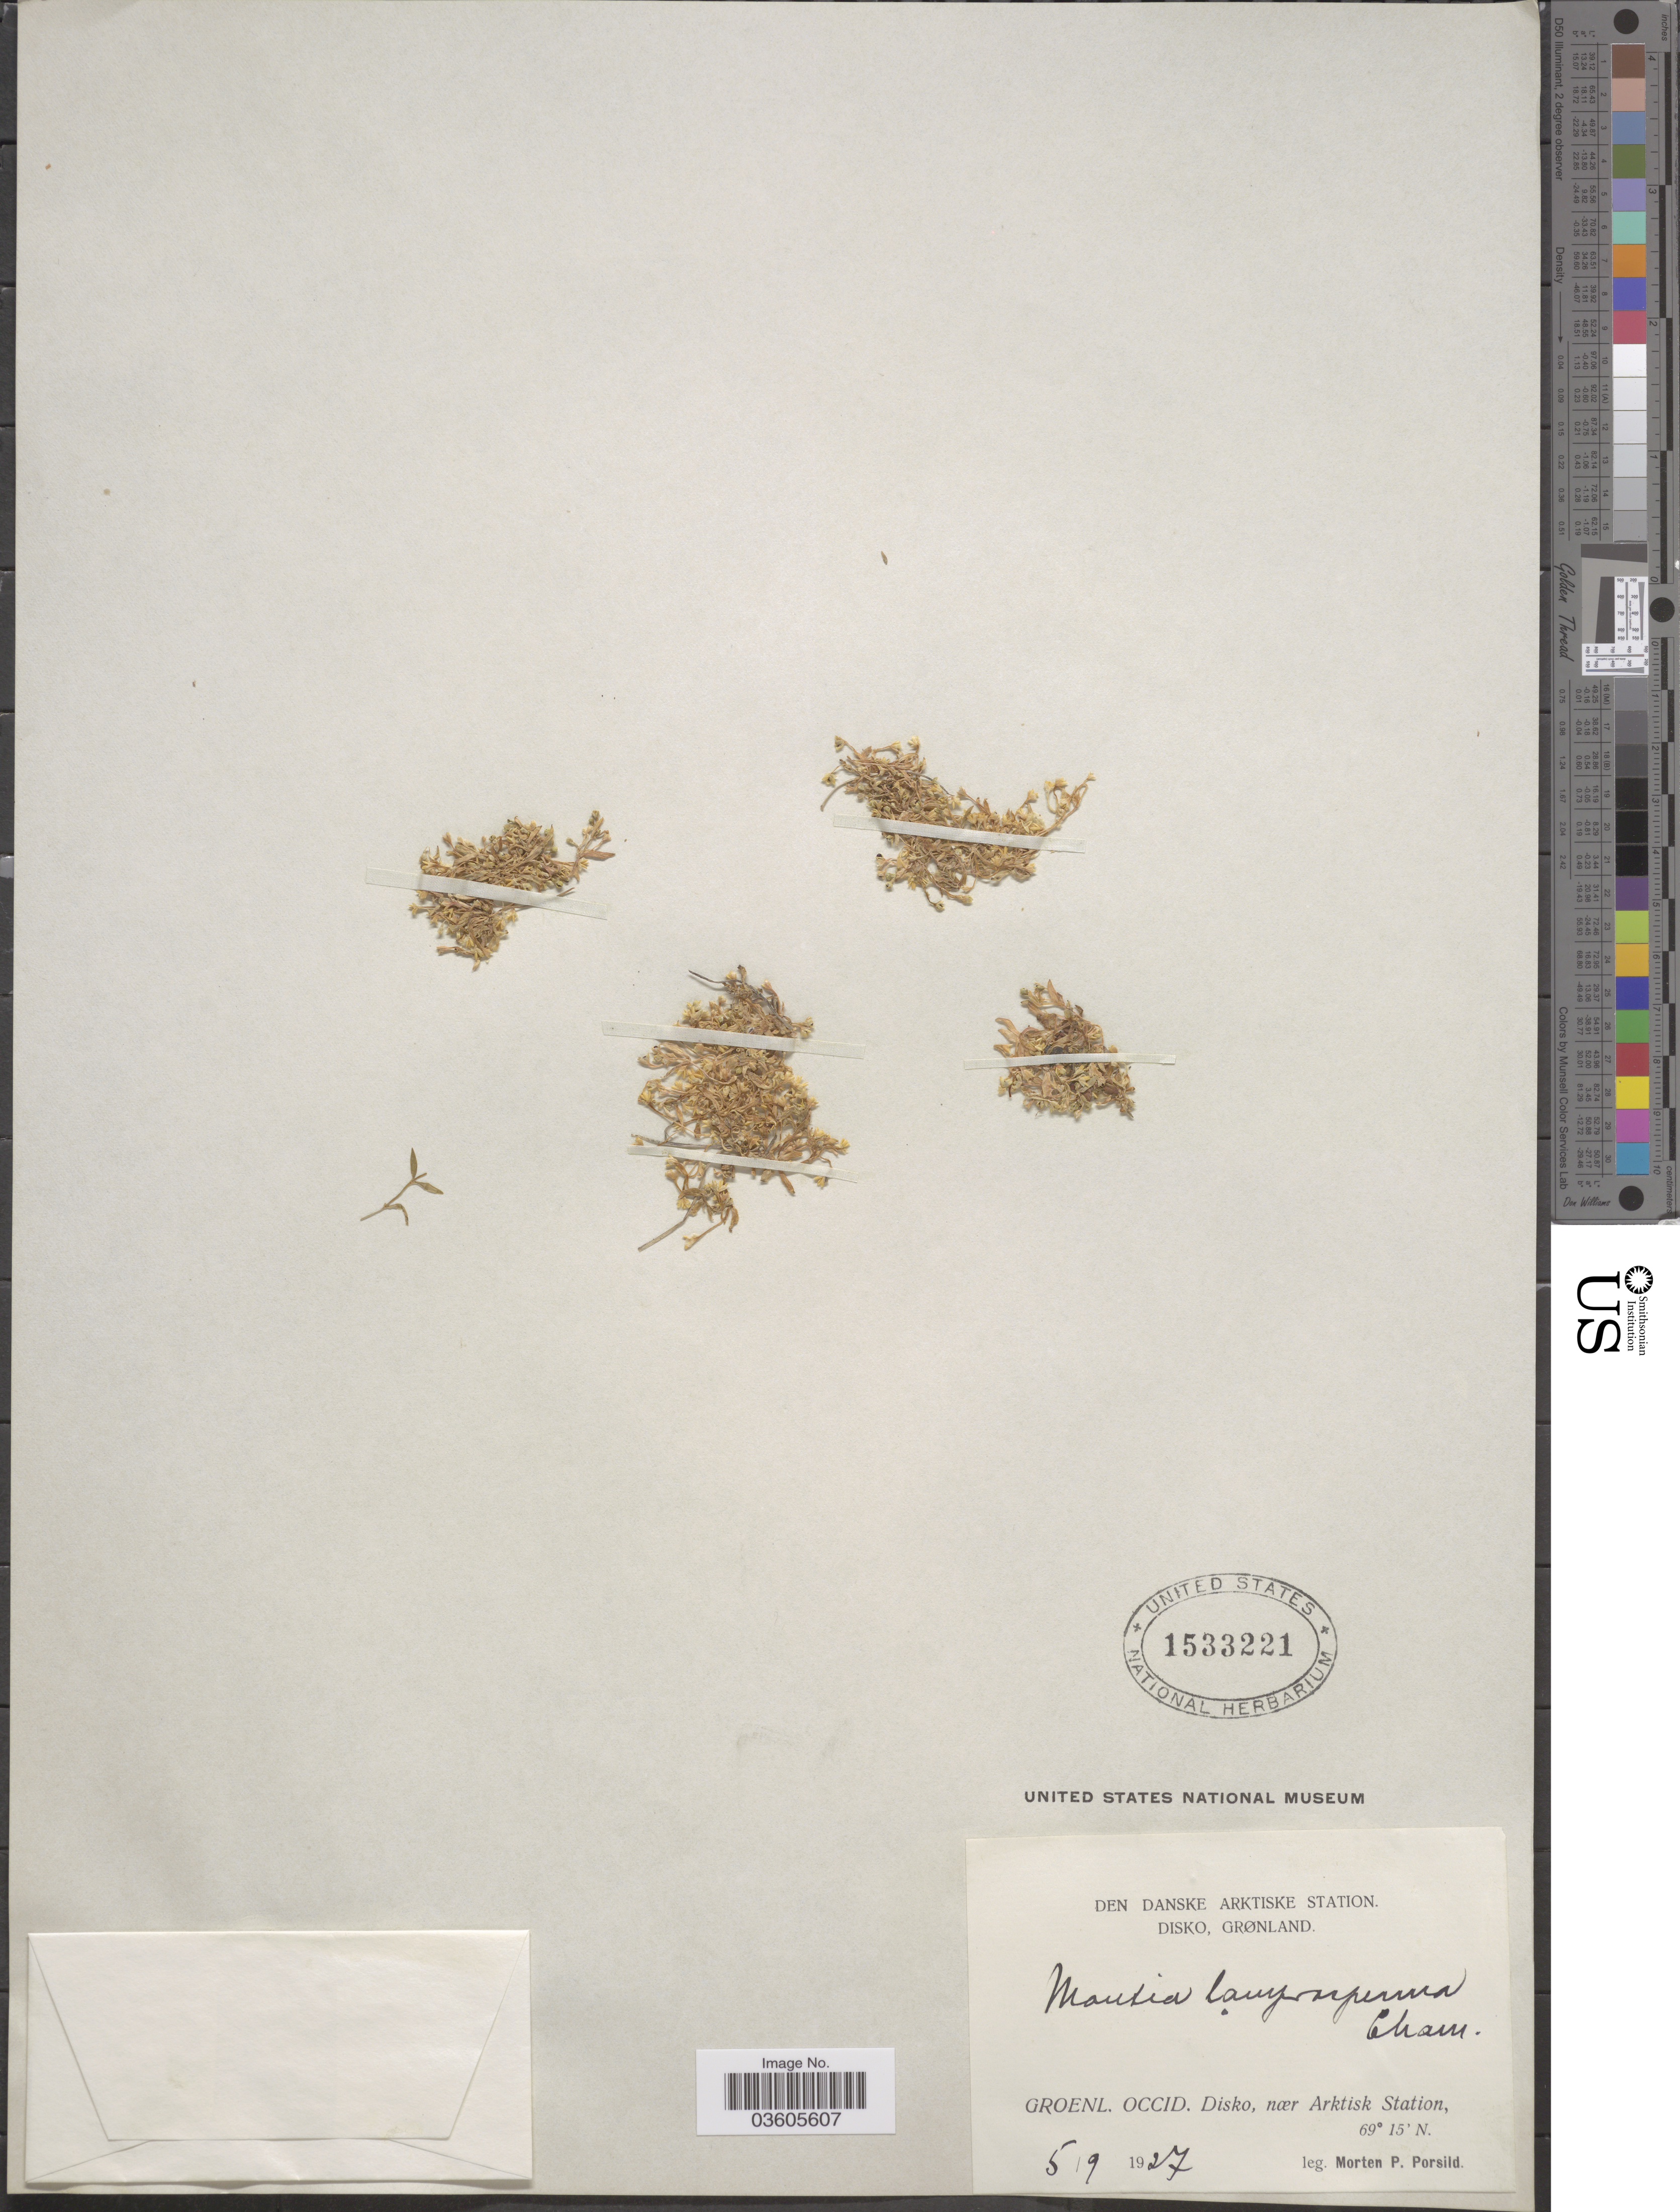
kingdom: Plantae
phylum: Tracheophyta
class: Magnoliopsida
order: Caryophyllales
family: Montiaceae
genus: Montia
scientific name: Montia lamprosperma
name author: Cham.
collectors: M. P. Porsild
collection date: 1927-09-05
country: Greenland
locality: Den Danske Arktiske Station. Disko, Grønland. Groenl. Occid. Disko, nær Arktisk Station.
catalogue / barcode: US 1533221